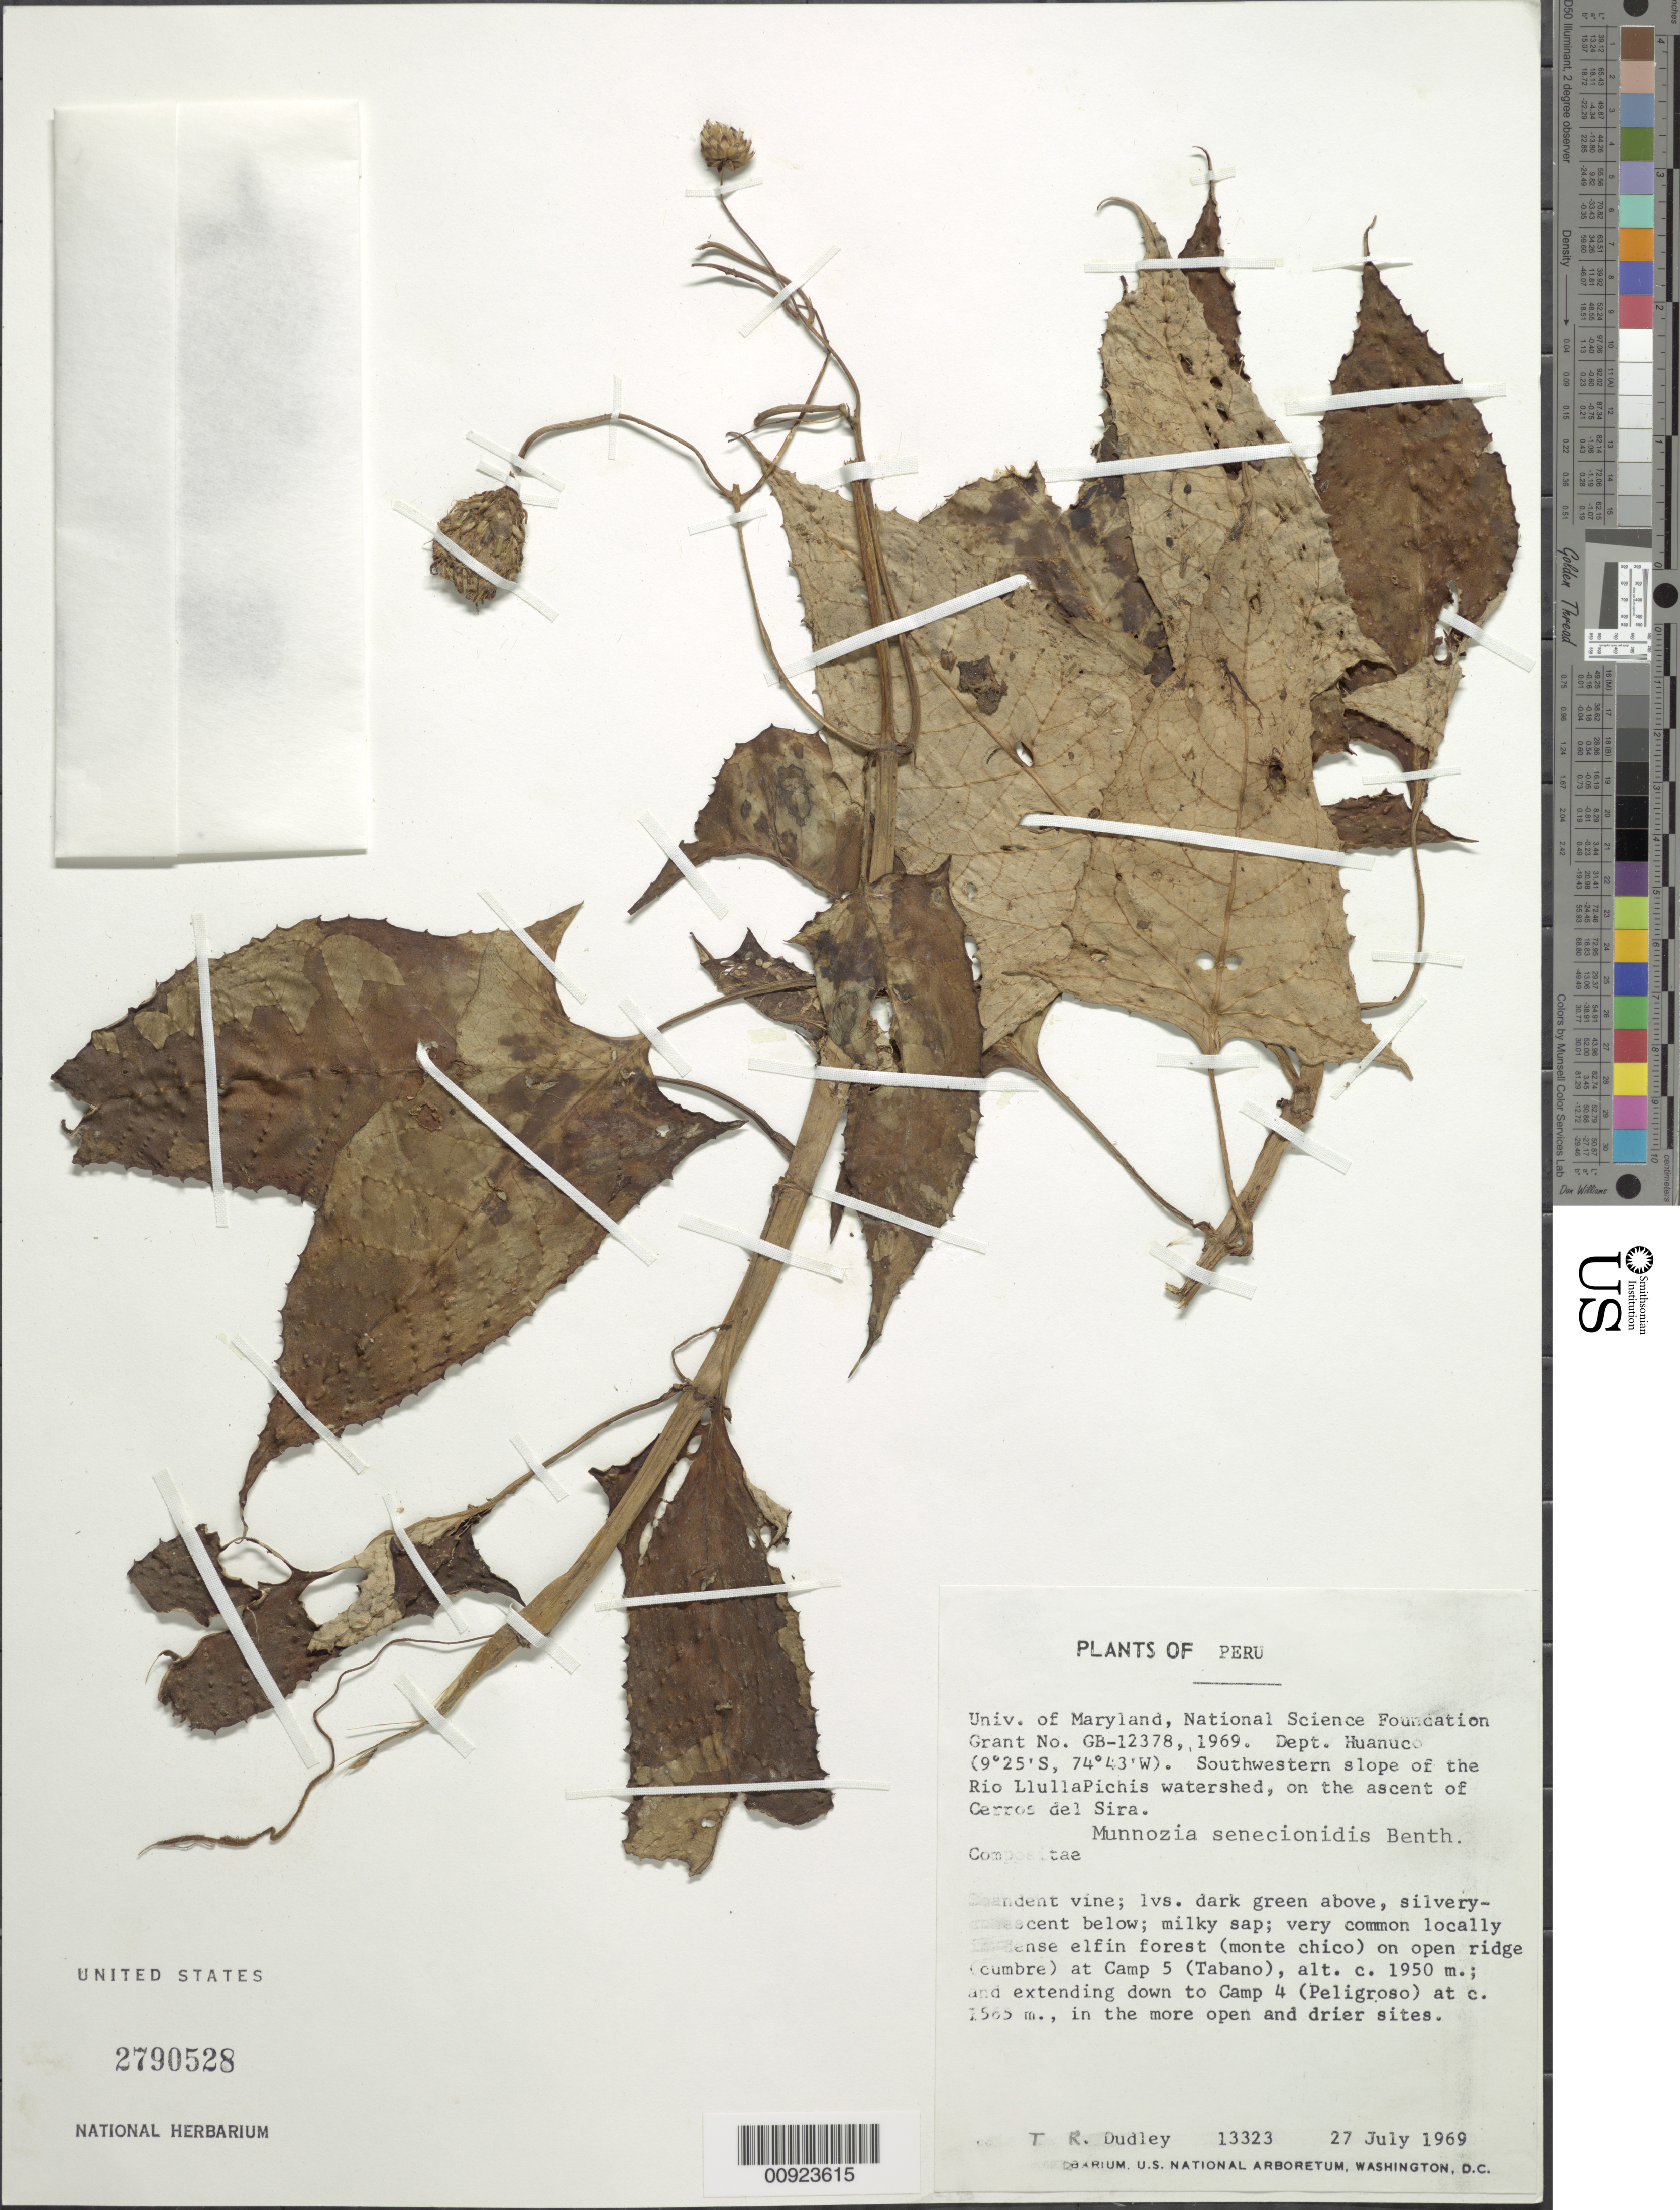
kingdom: Plantae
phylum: Tracheophyta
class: Magnoliopsida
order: Asterales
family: Asteraceae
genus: Munnozia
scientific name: Munnozia senecionidis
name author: Benth.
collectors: T. R. Dudley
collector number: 13323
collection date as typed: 27 July 1969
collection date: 1969-07-27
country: Peru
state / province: Huánuco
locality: Rio LlullaPichis watershed, southwestern slope; on the ascent of Cerros del Sira; at Camp 5 (Tabano) and extending down to Camp 4 (Peligroso)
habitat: Dense elfin forest (monte chico) on open ridge (cumbre) (Tabano); in more open and drier sites (Peligroso)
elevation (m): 1565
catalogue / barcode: US 2790528